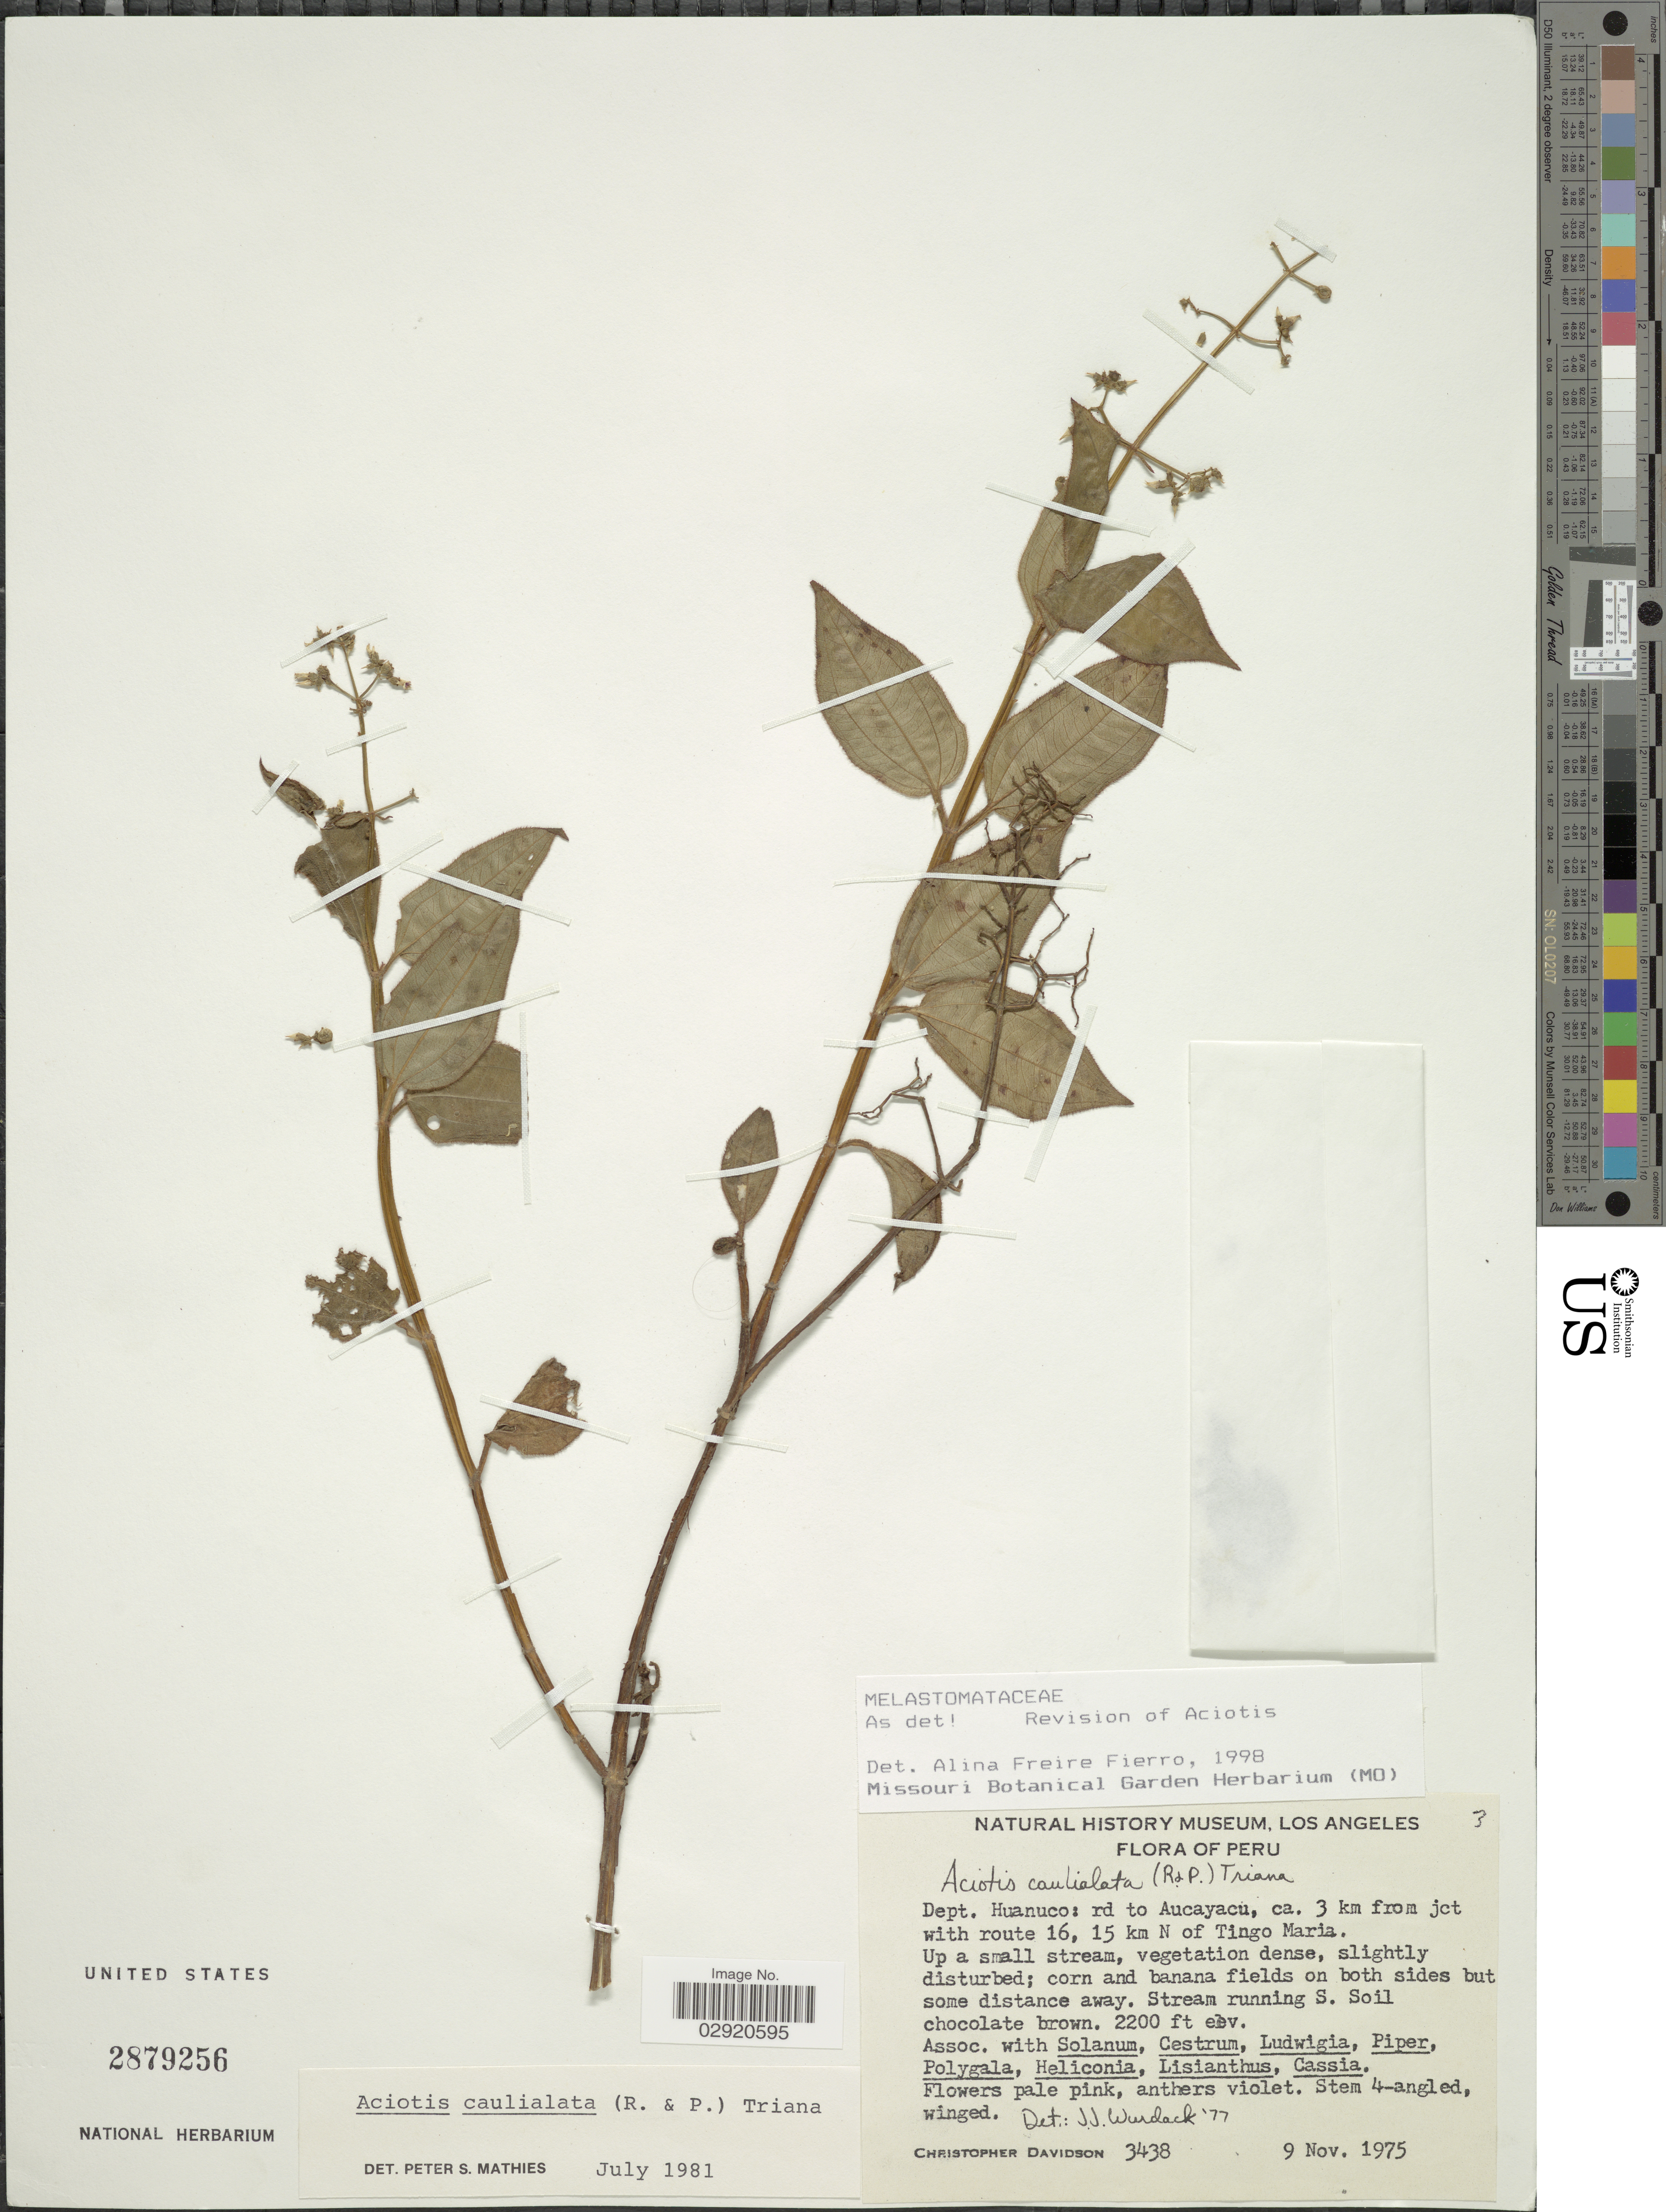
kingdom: Plantae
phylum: Tracheophyta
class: Magnoliopsida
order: Myrtales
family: Melastomataceae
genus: Aciotis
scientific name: Aciotis rubricaulis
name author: (Mart. ex DC.) Triana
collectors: C. Davidson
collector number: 3438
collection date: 1975-11-09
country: Peru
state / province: Huánuco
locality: Dept. Huanuco: rd to Aucayacu, ca. 3 km from jct with route 16, 15 km N of Tingo Maria.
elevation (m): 671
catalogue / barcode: US 2879256